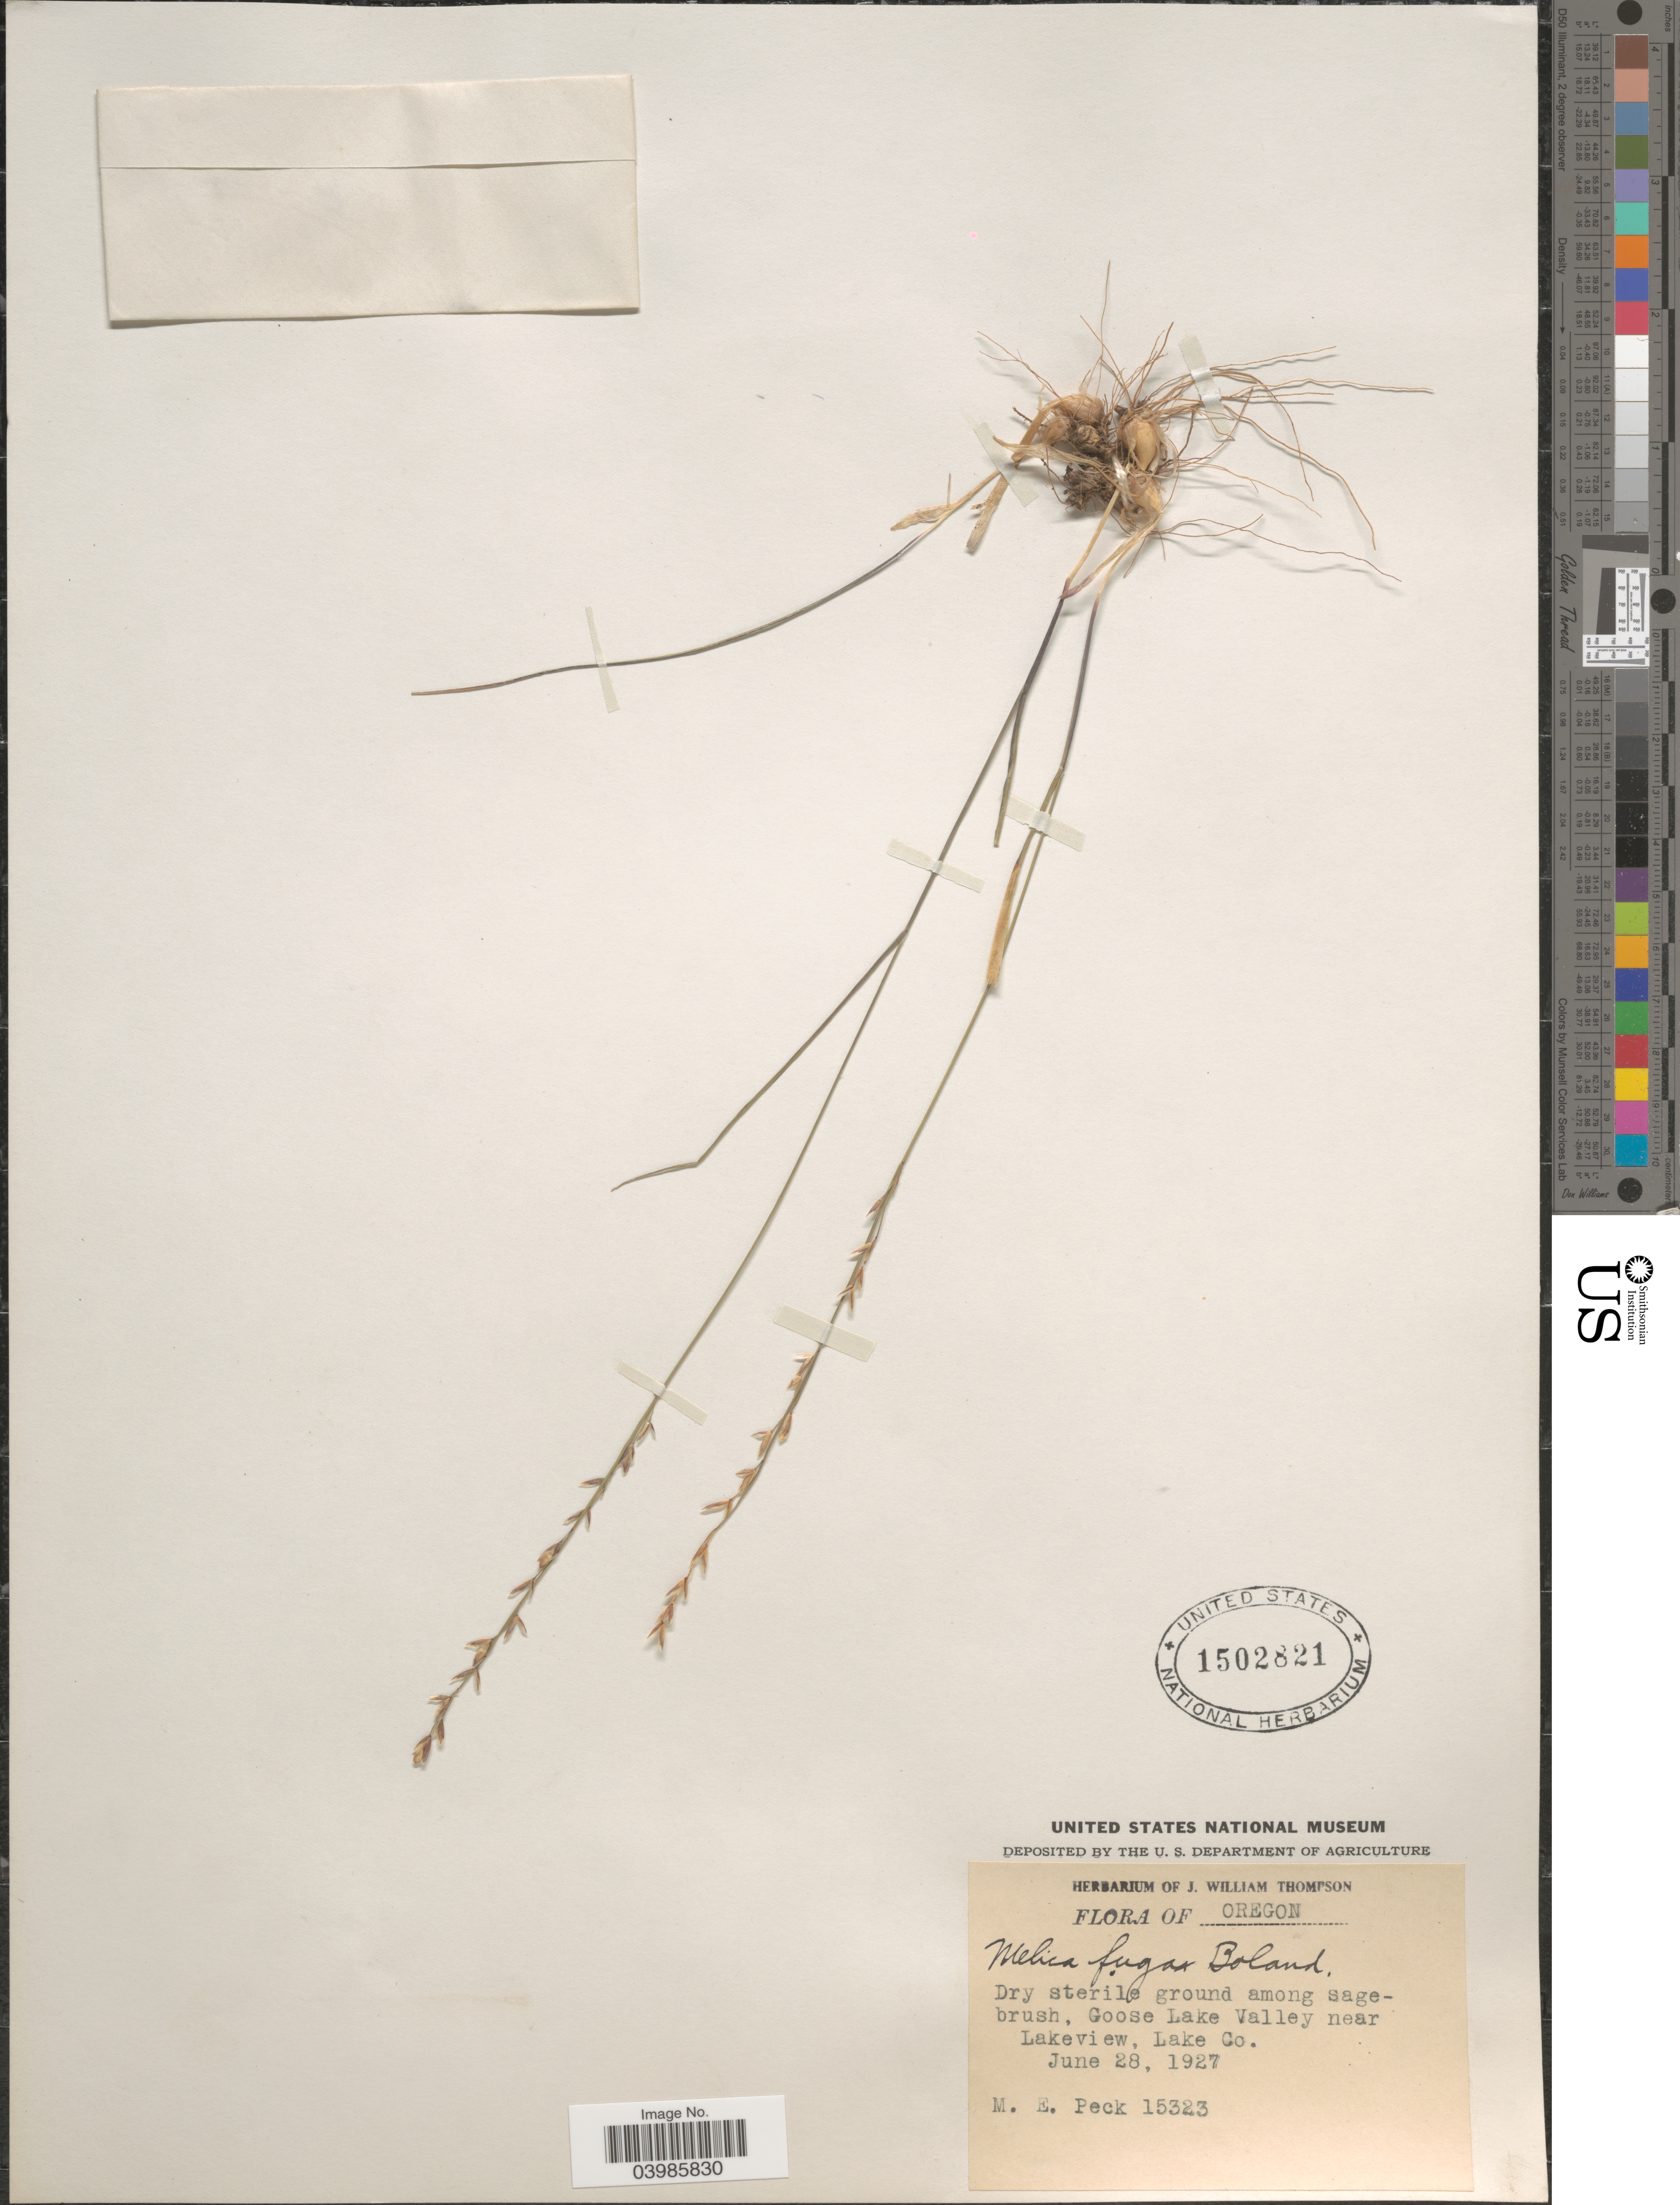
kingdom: Plantae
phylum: Tracheophyta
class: Liliopsida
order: Poales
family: Poaceae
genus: Melica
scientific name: Melica fugax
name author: Bol.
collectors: M. E. Peck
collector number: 15323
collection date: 1927-06-28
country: United States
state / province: Oregon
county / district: Lake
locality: Dry sterile ground among sagebrush, Goose Lake Valley near Lakeview, Lake Co.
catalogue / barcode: US 1502821